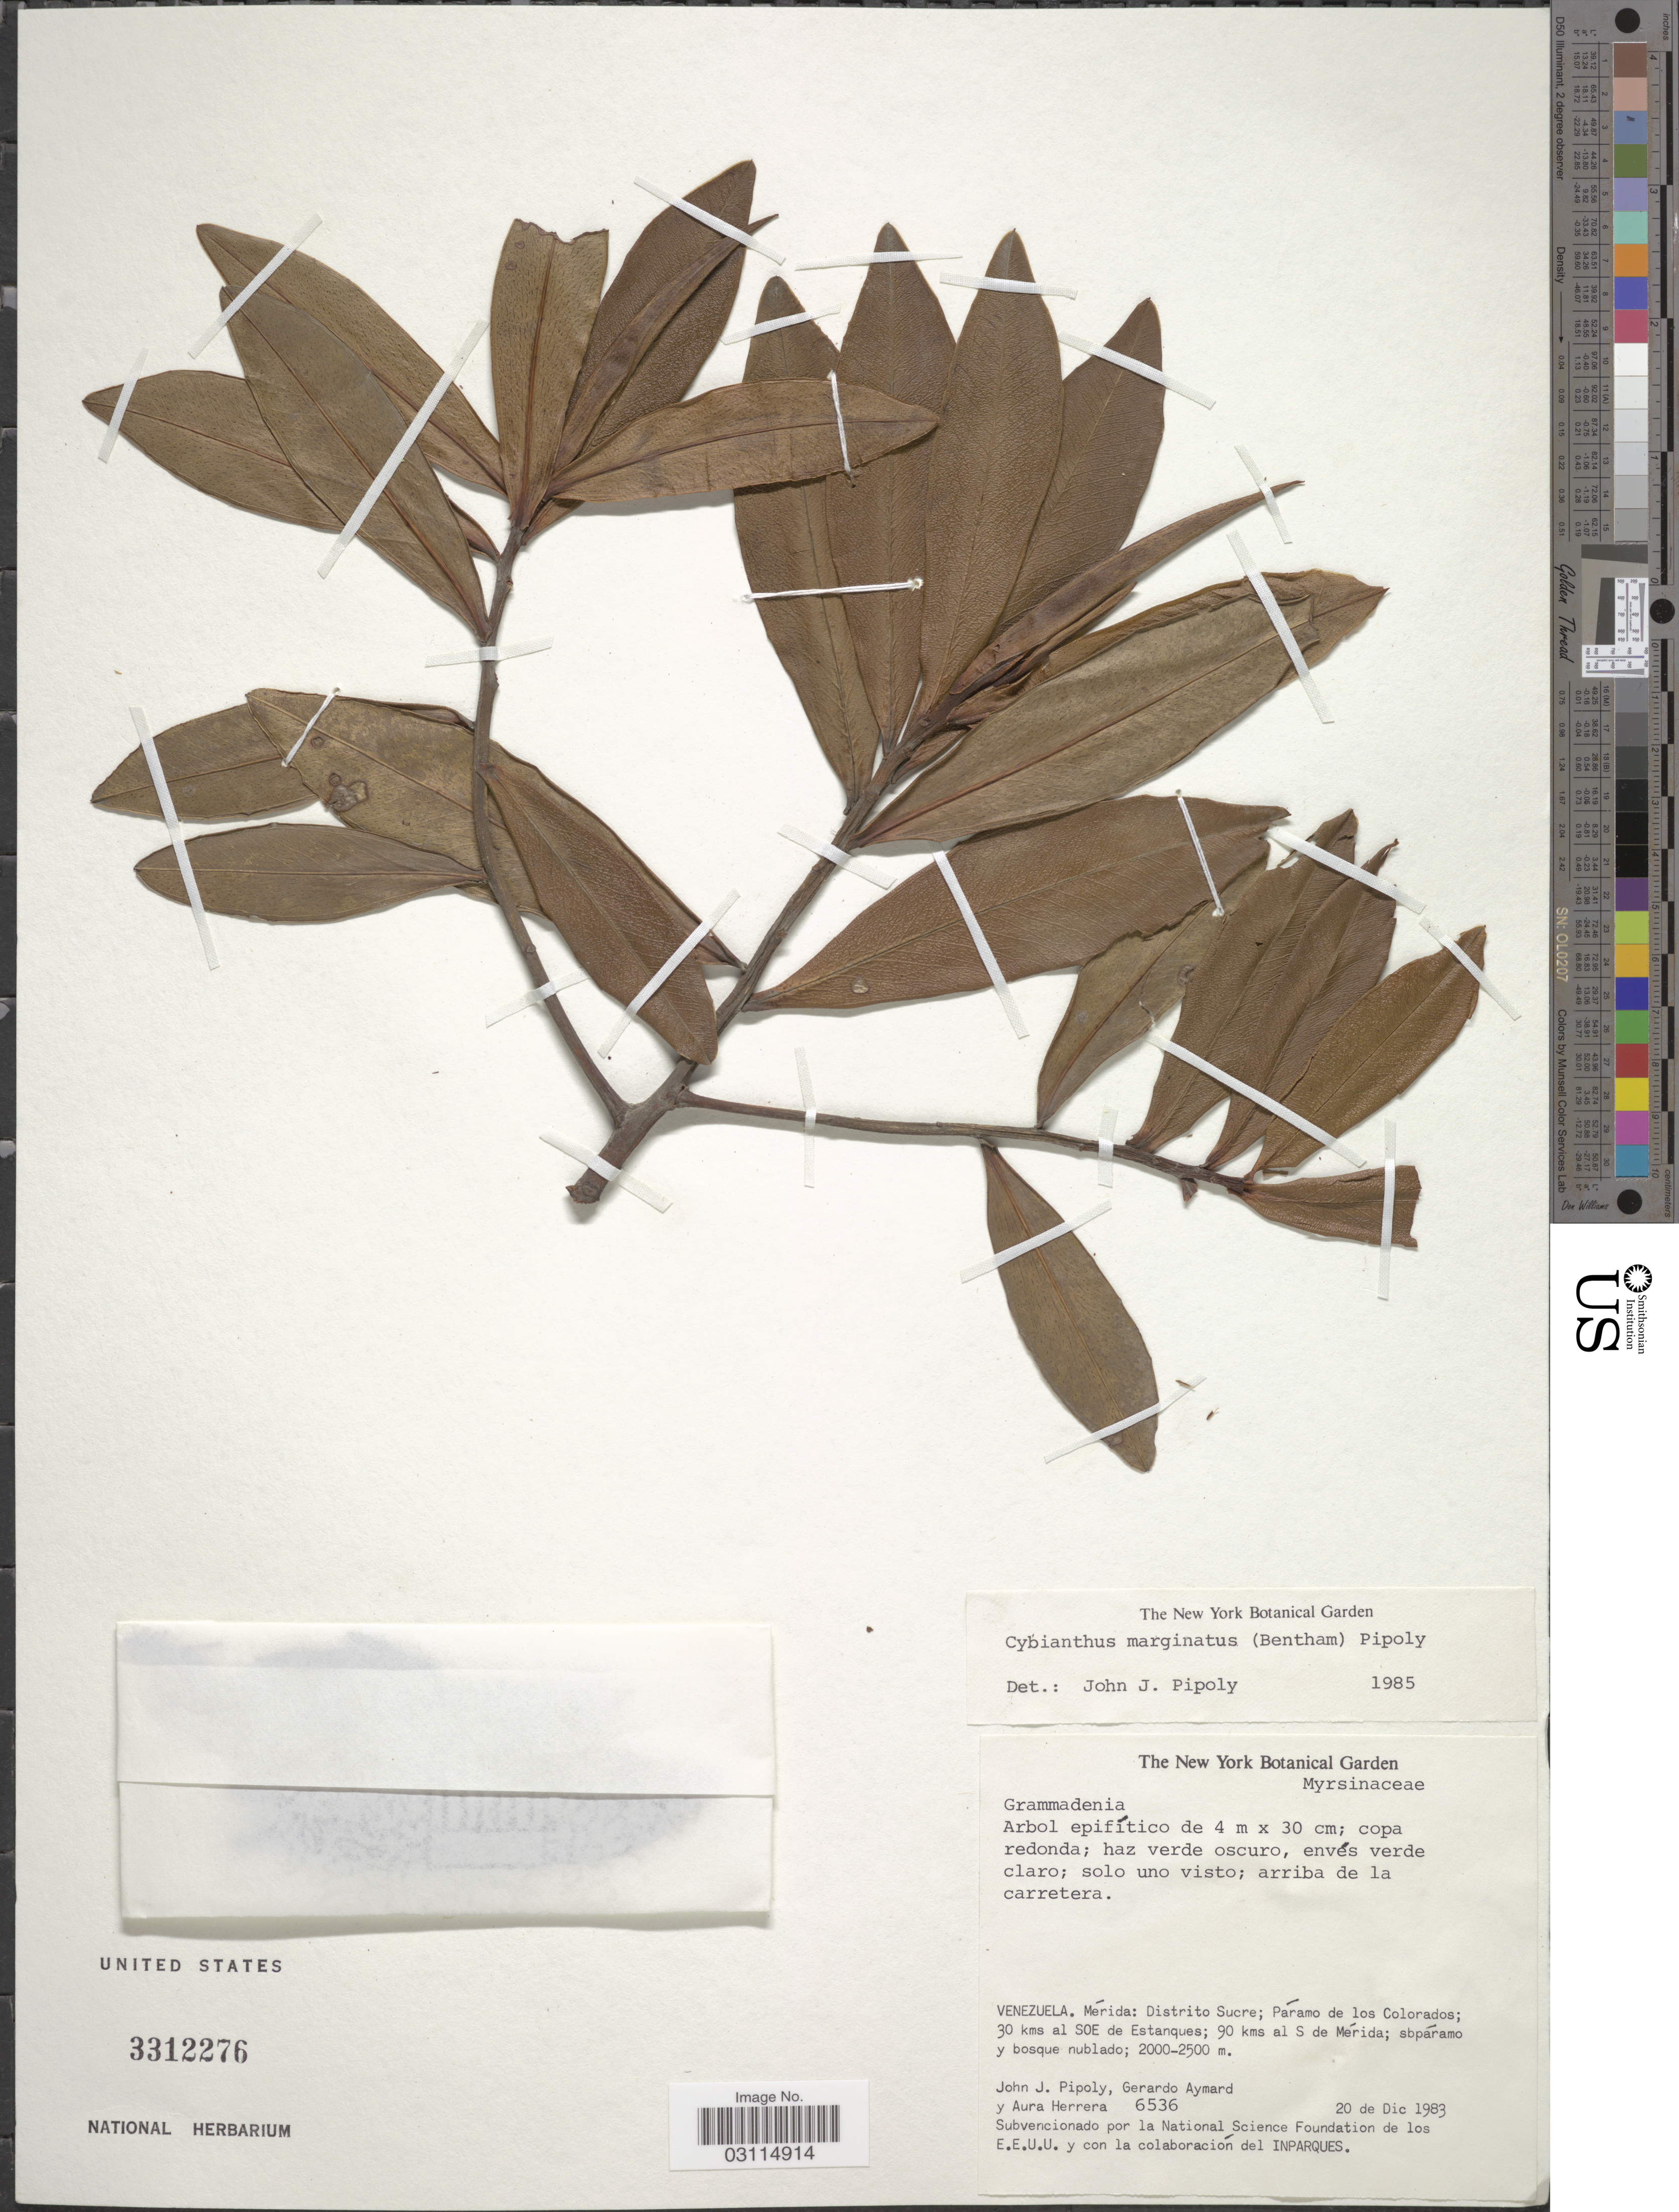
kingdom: Plantae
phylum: Tracheophyta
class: Magnoliopsida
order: Ericales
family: Primulaceae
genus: Cybianthus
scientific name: Cybianthus marginatus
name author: (Benth.) Pipoly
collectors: J. J. Pipoly, G. A. Aymard & A. Herrera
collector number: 6536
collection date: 1983-12-20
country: Venezuela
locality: Mérida: Distrito Sucre; Páramo de los Colorados; 30 kms al SOE de Estanques; 90 kms al S de Mérida.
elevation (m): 2000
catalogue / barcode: US 3312276